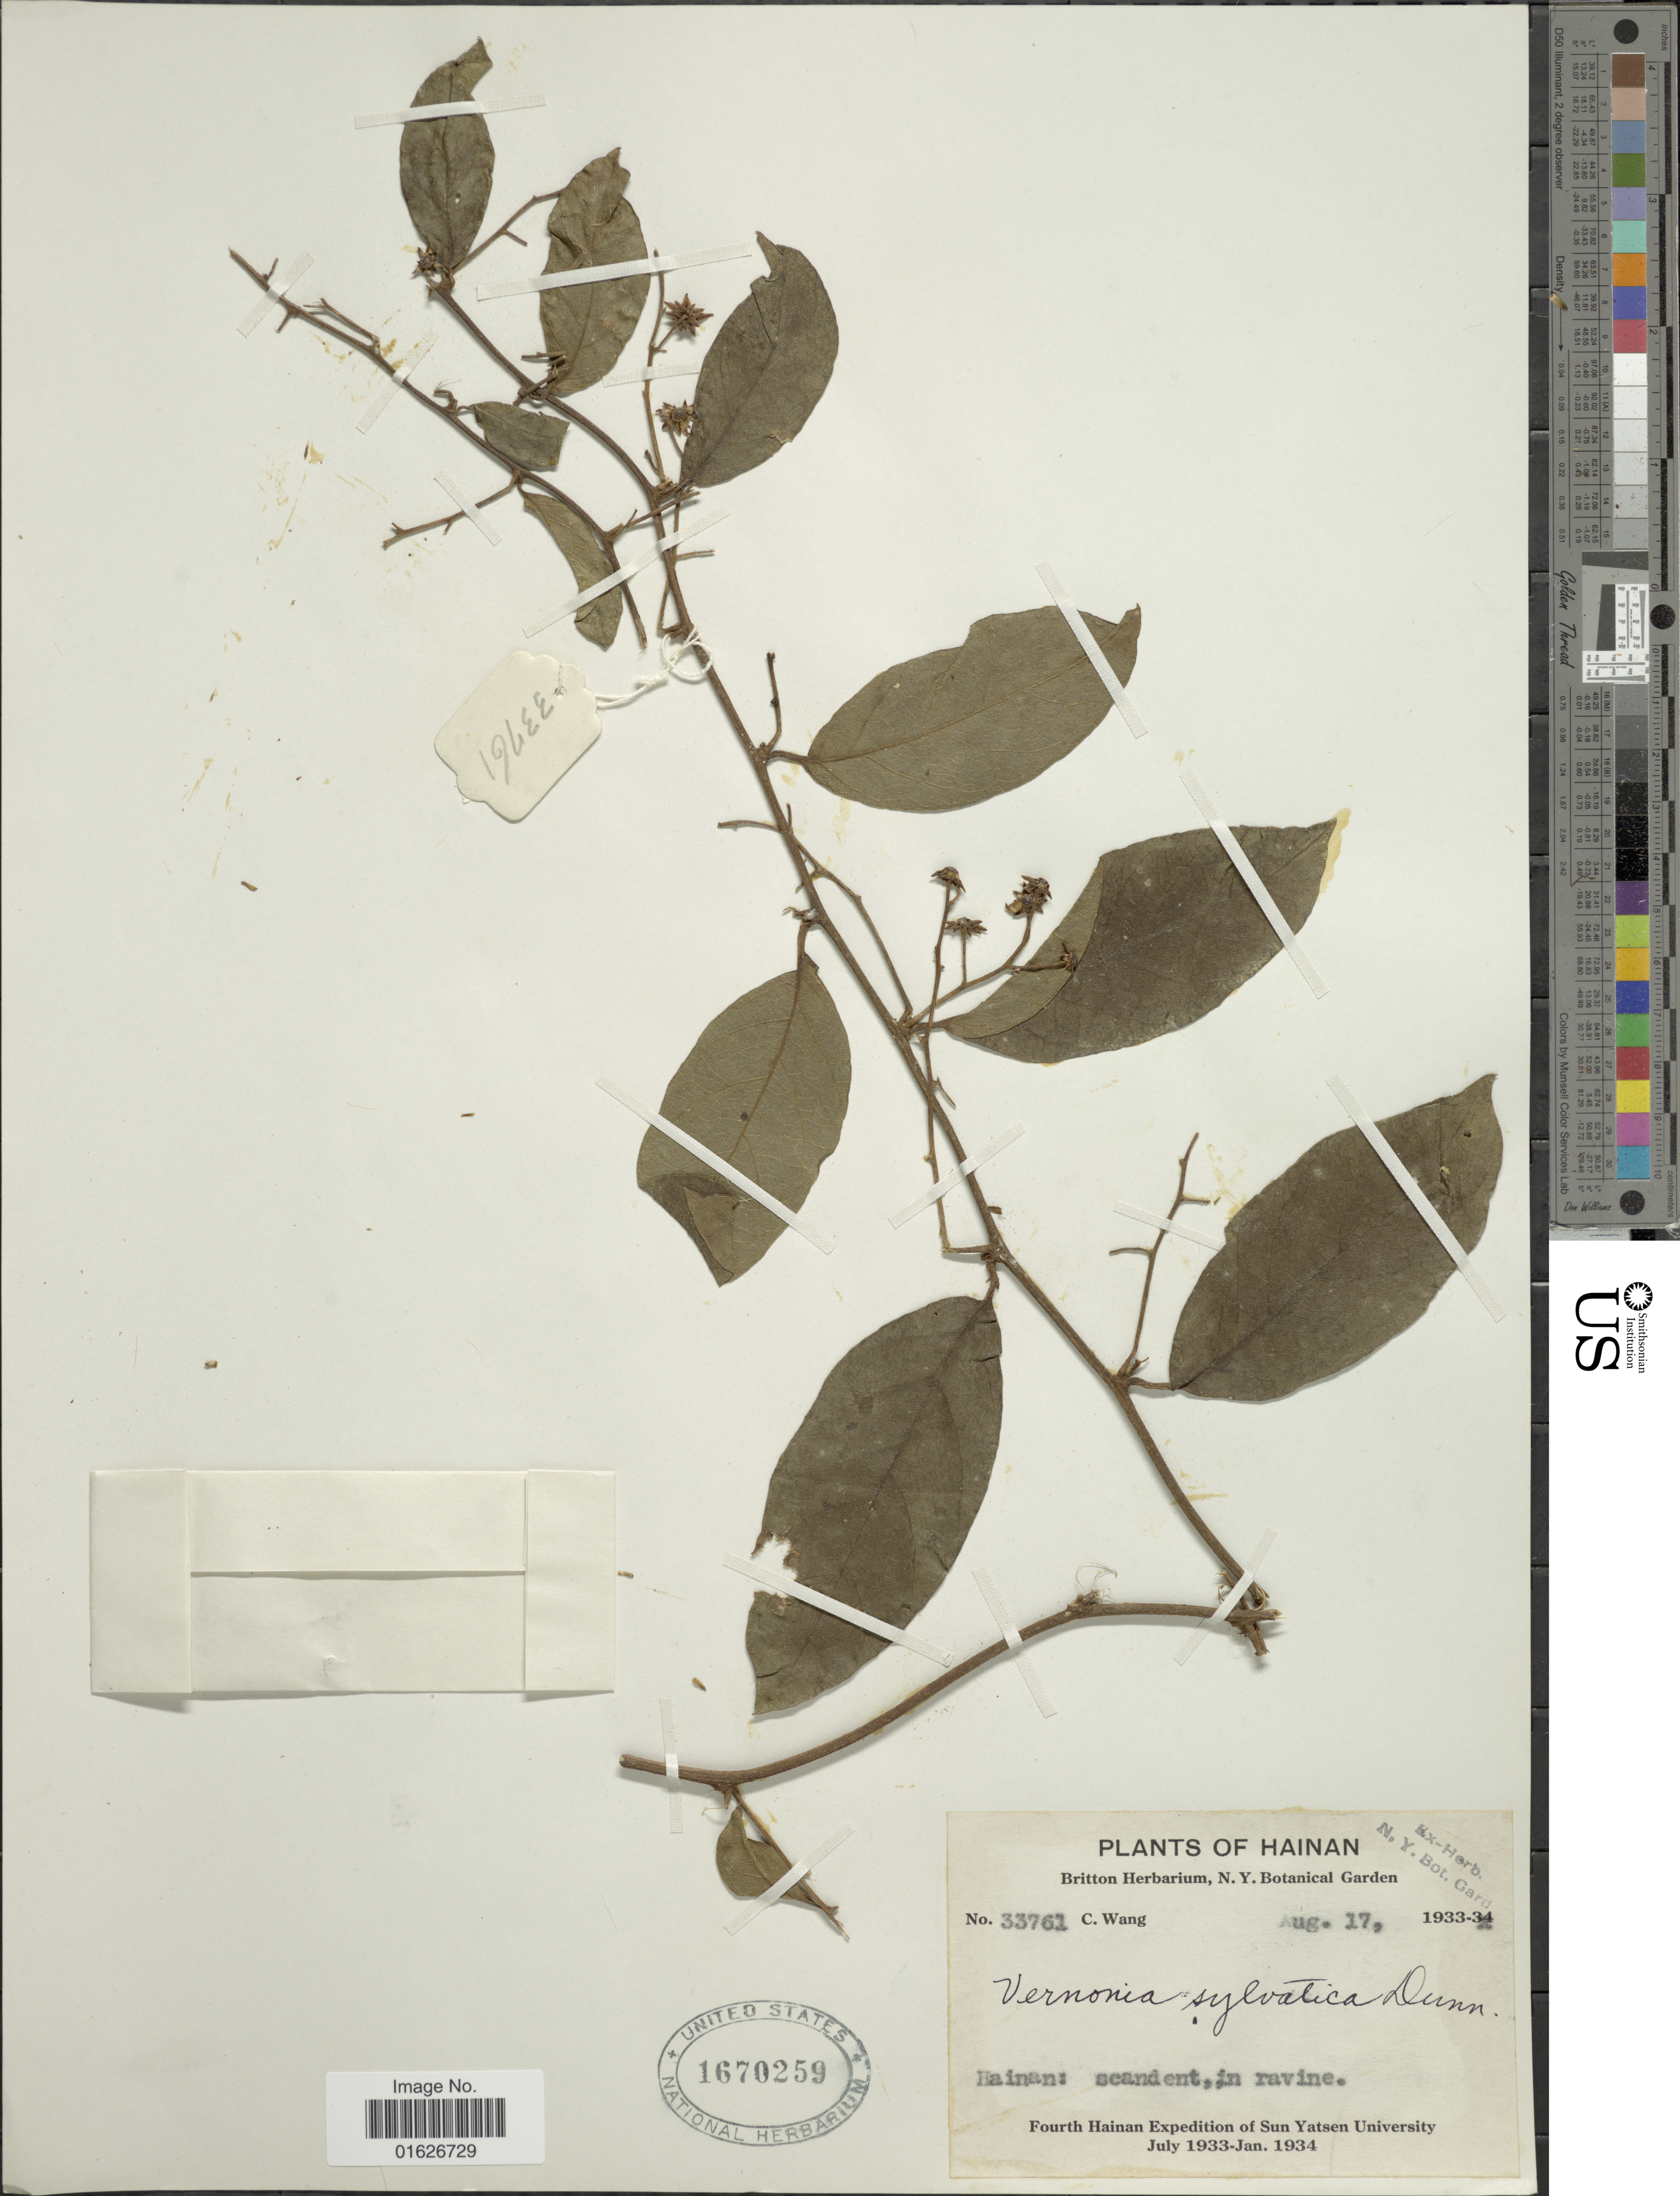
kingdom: Plantae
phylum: Tracheophyta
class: Magnoliopsida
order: Asterales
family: Asteraceae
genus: Strobocalyx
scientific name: Strobocalyx sylvatica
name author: (Dunn) H. Rob.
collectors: C. Wang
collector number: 33761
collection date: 1933-08-17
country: China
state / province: Hainan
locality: Scandent, in ravine.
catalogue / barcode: US 1670259